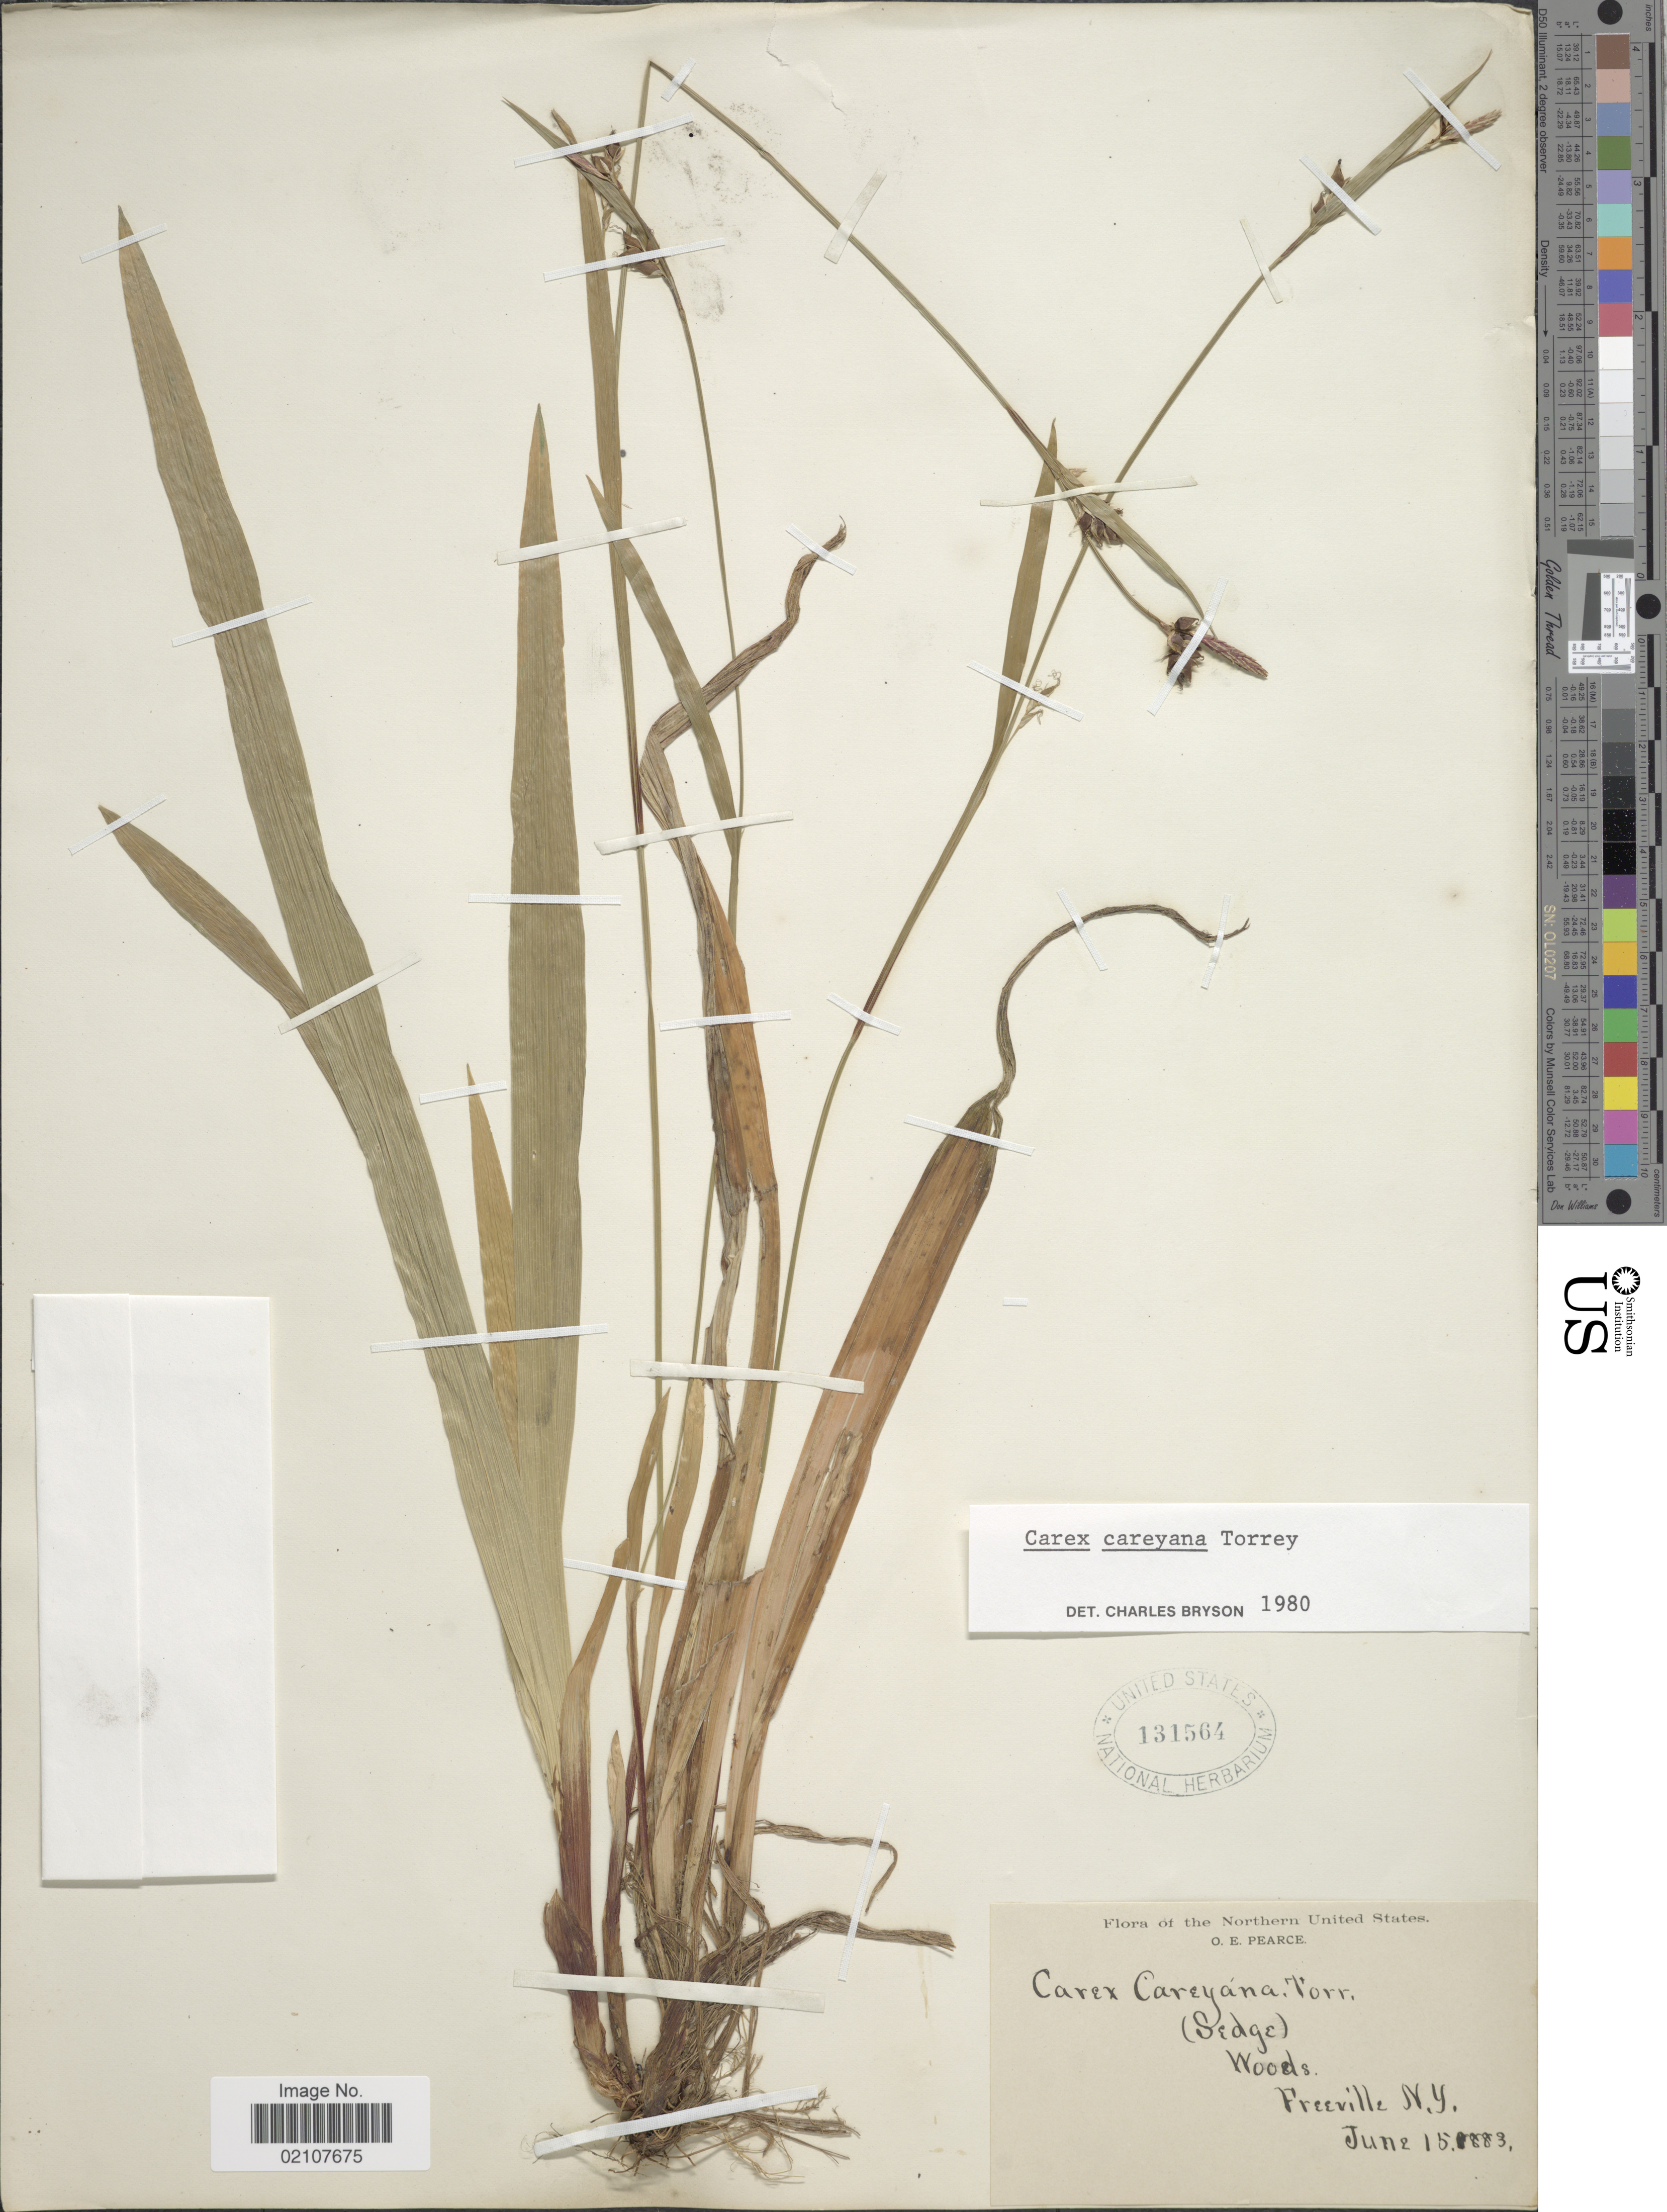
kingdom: Plantae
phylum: Tracheophyta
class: Liliopsida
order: Poales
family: Cyperaceae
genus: Carex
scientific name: Carex careyana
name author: Torr. ex Dewey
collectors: O. E. Pearce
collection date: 1883-06-15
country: United States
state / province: New York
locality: Freeville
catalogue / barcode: US 131564